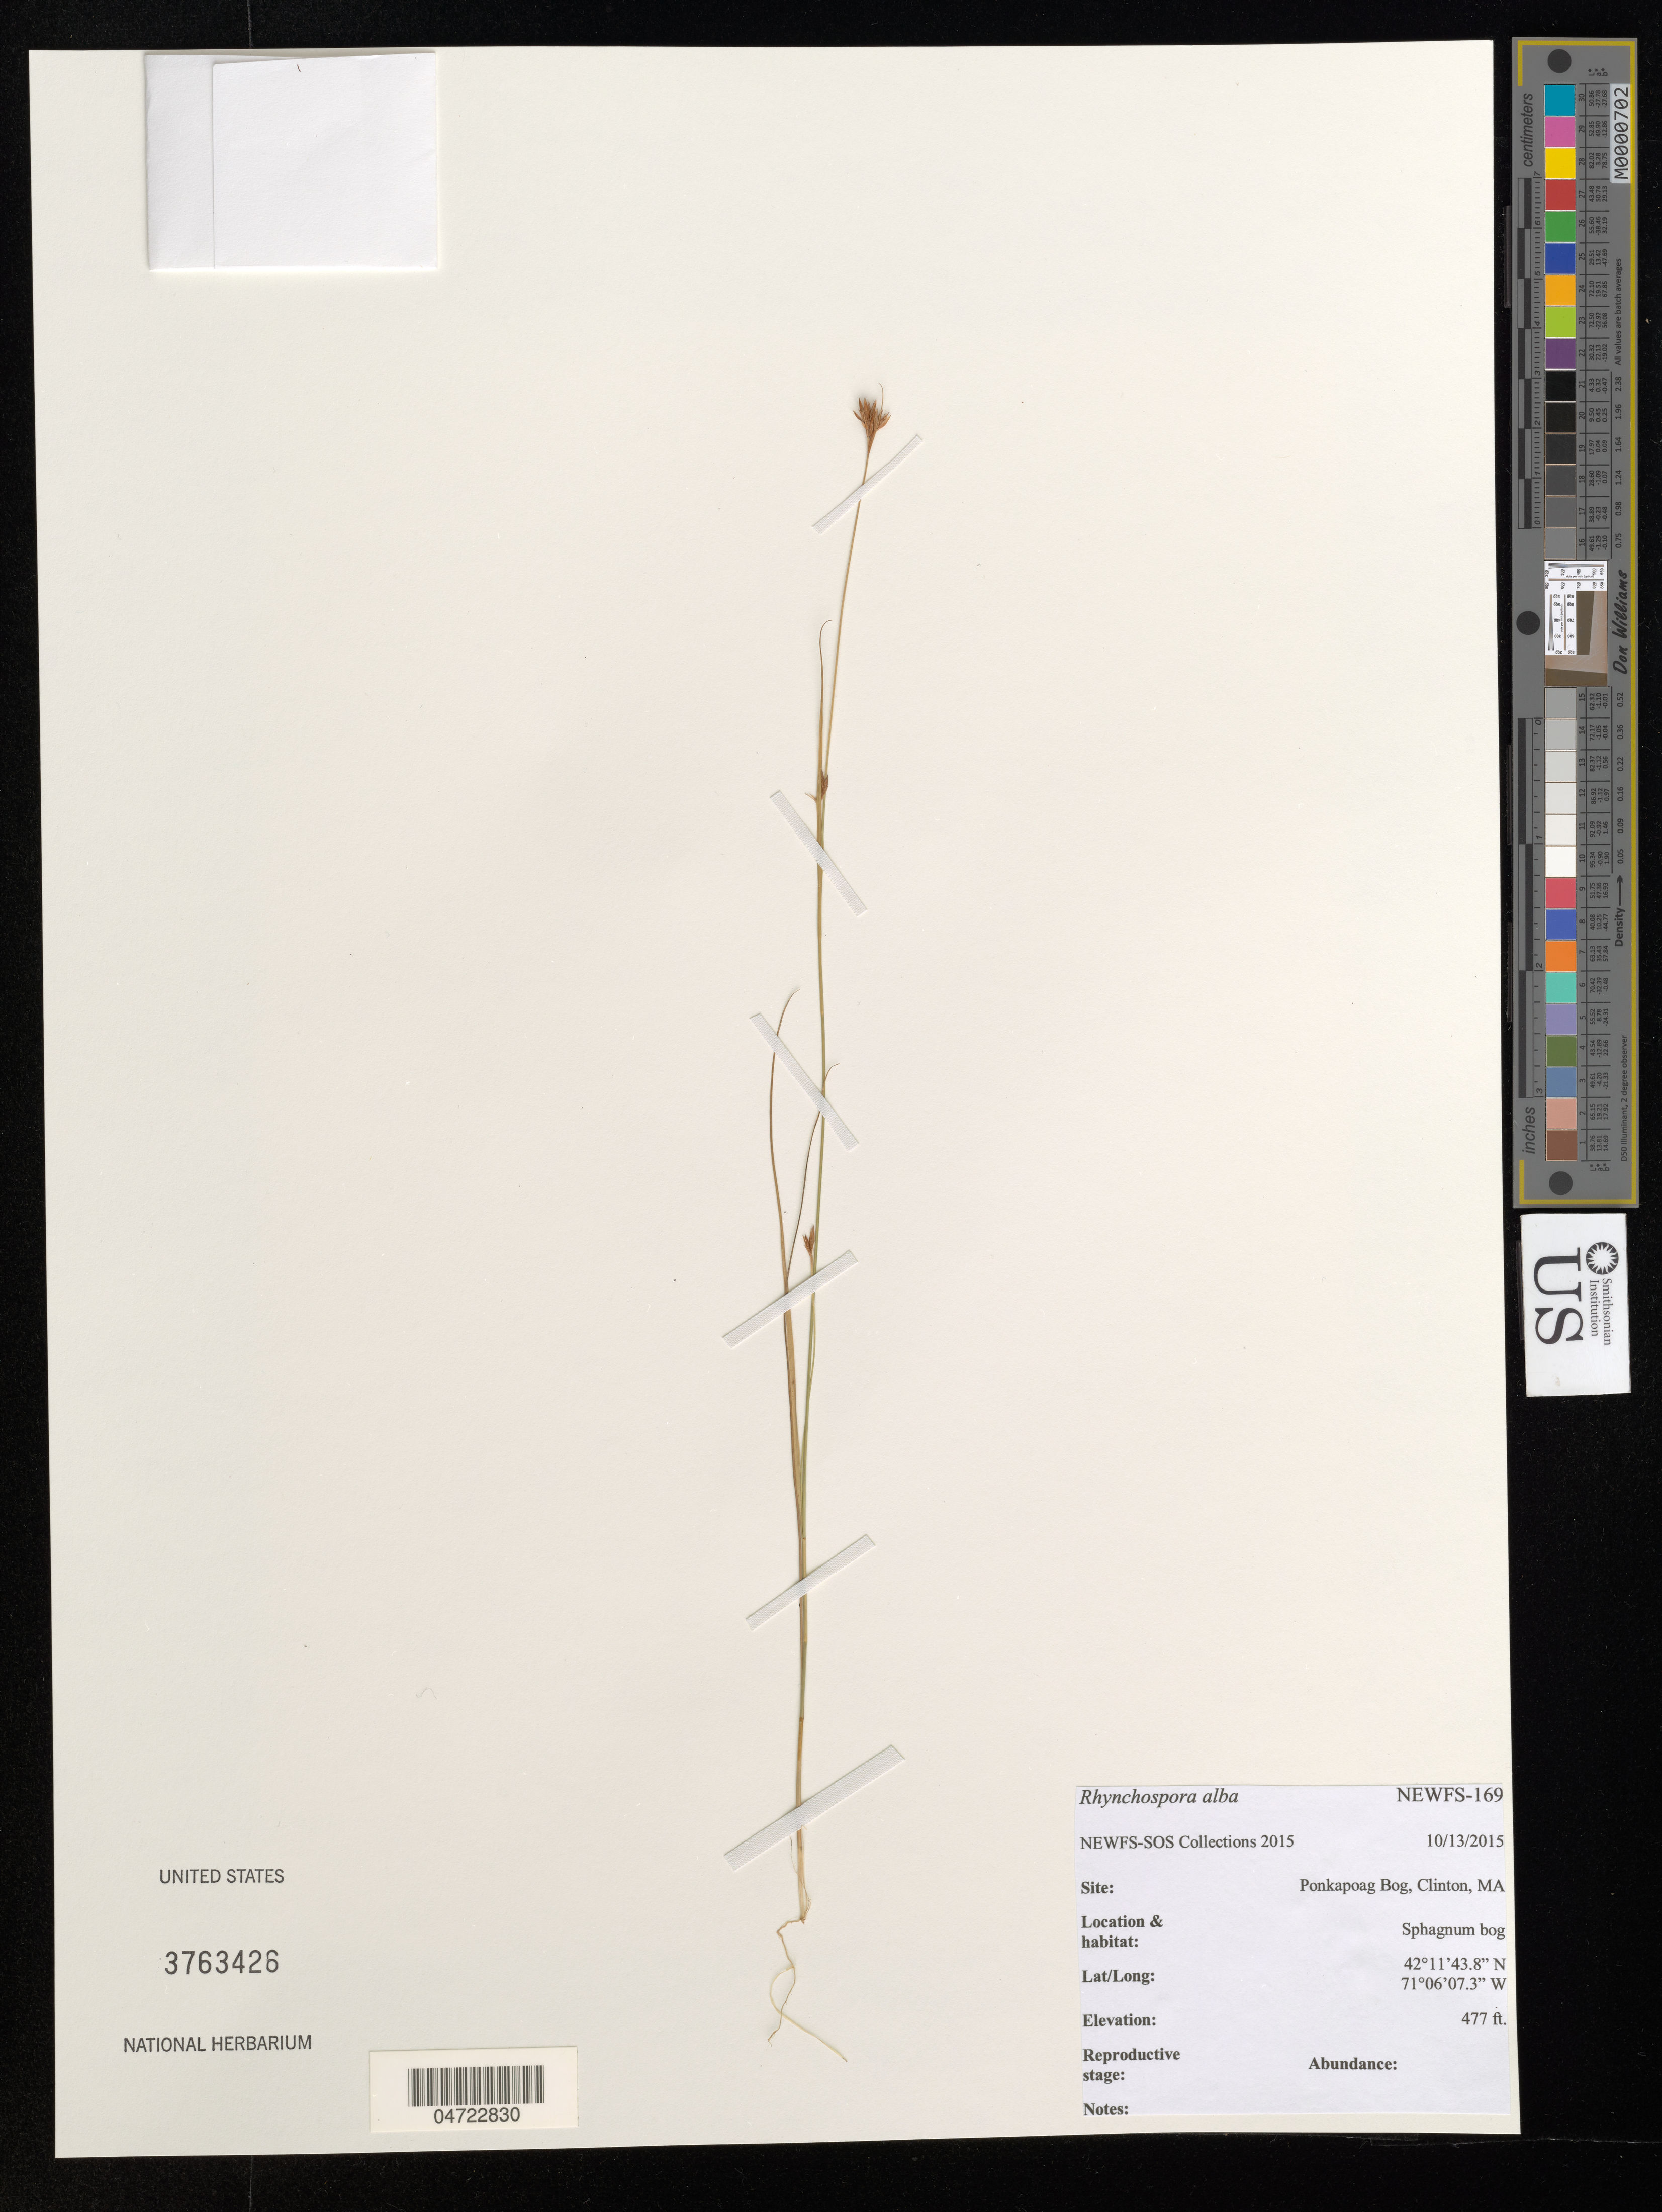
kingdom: Plantae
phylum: Tracheophyta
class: Liliopsida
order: Poales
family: Cyperaceae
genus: Rhynchospora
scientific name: Rhynchospora alba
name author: (L.) Vahl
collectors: NEWFS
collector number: NEWFS-169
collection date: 2015-10-13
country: United States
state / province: Massachusetts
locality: Ponkapoag Bog, Clinton.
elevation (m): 145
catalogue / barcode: US 3763426